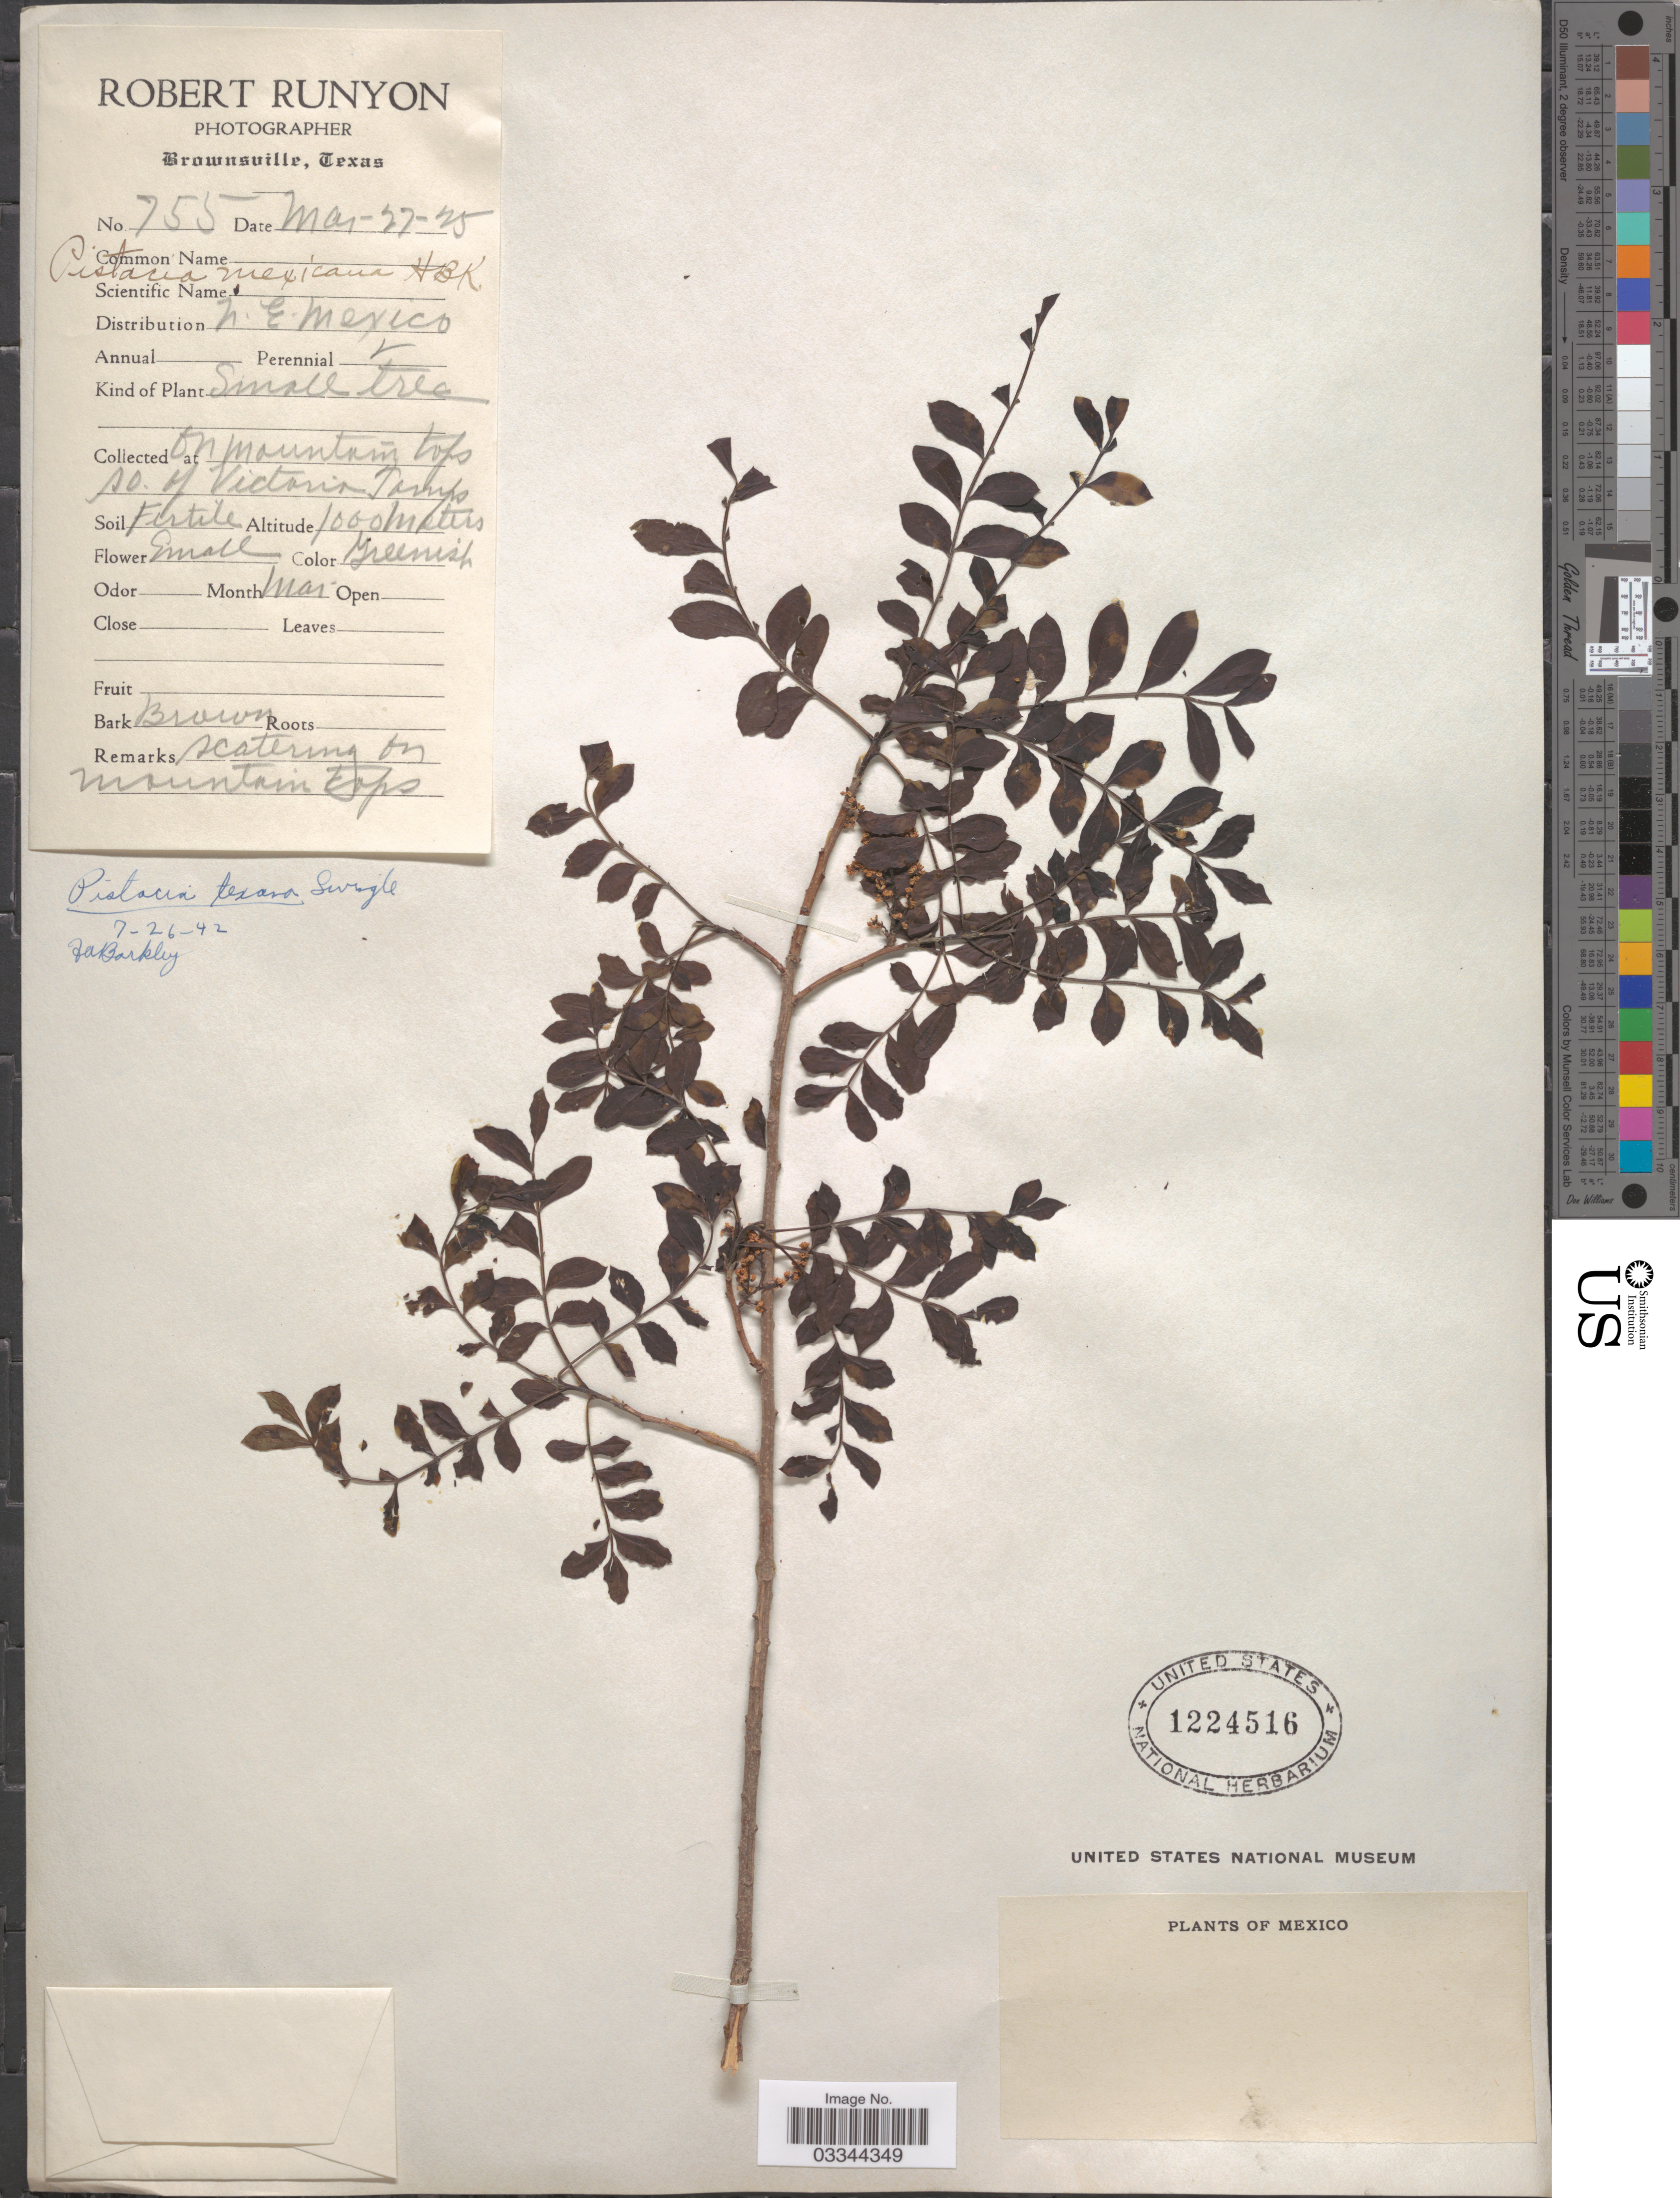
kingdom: Plantae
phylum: Tracheophyta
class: Magnoliopsida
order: Sapindales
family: Anacardiaceae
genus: Pistacia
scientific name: Pistacia mexicana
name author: Kunth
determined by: Mitchell, John D.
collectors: R. Runyon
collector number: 755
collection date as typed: Transcribed d/m/y: 27/3/25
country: Mexico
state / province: Tamaulipas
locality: On mountain tops so. of Victoria.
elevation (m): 1000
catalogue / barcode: US 1224516